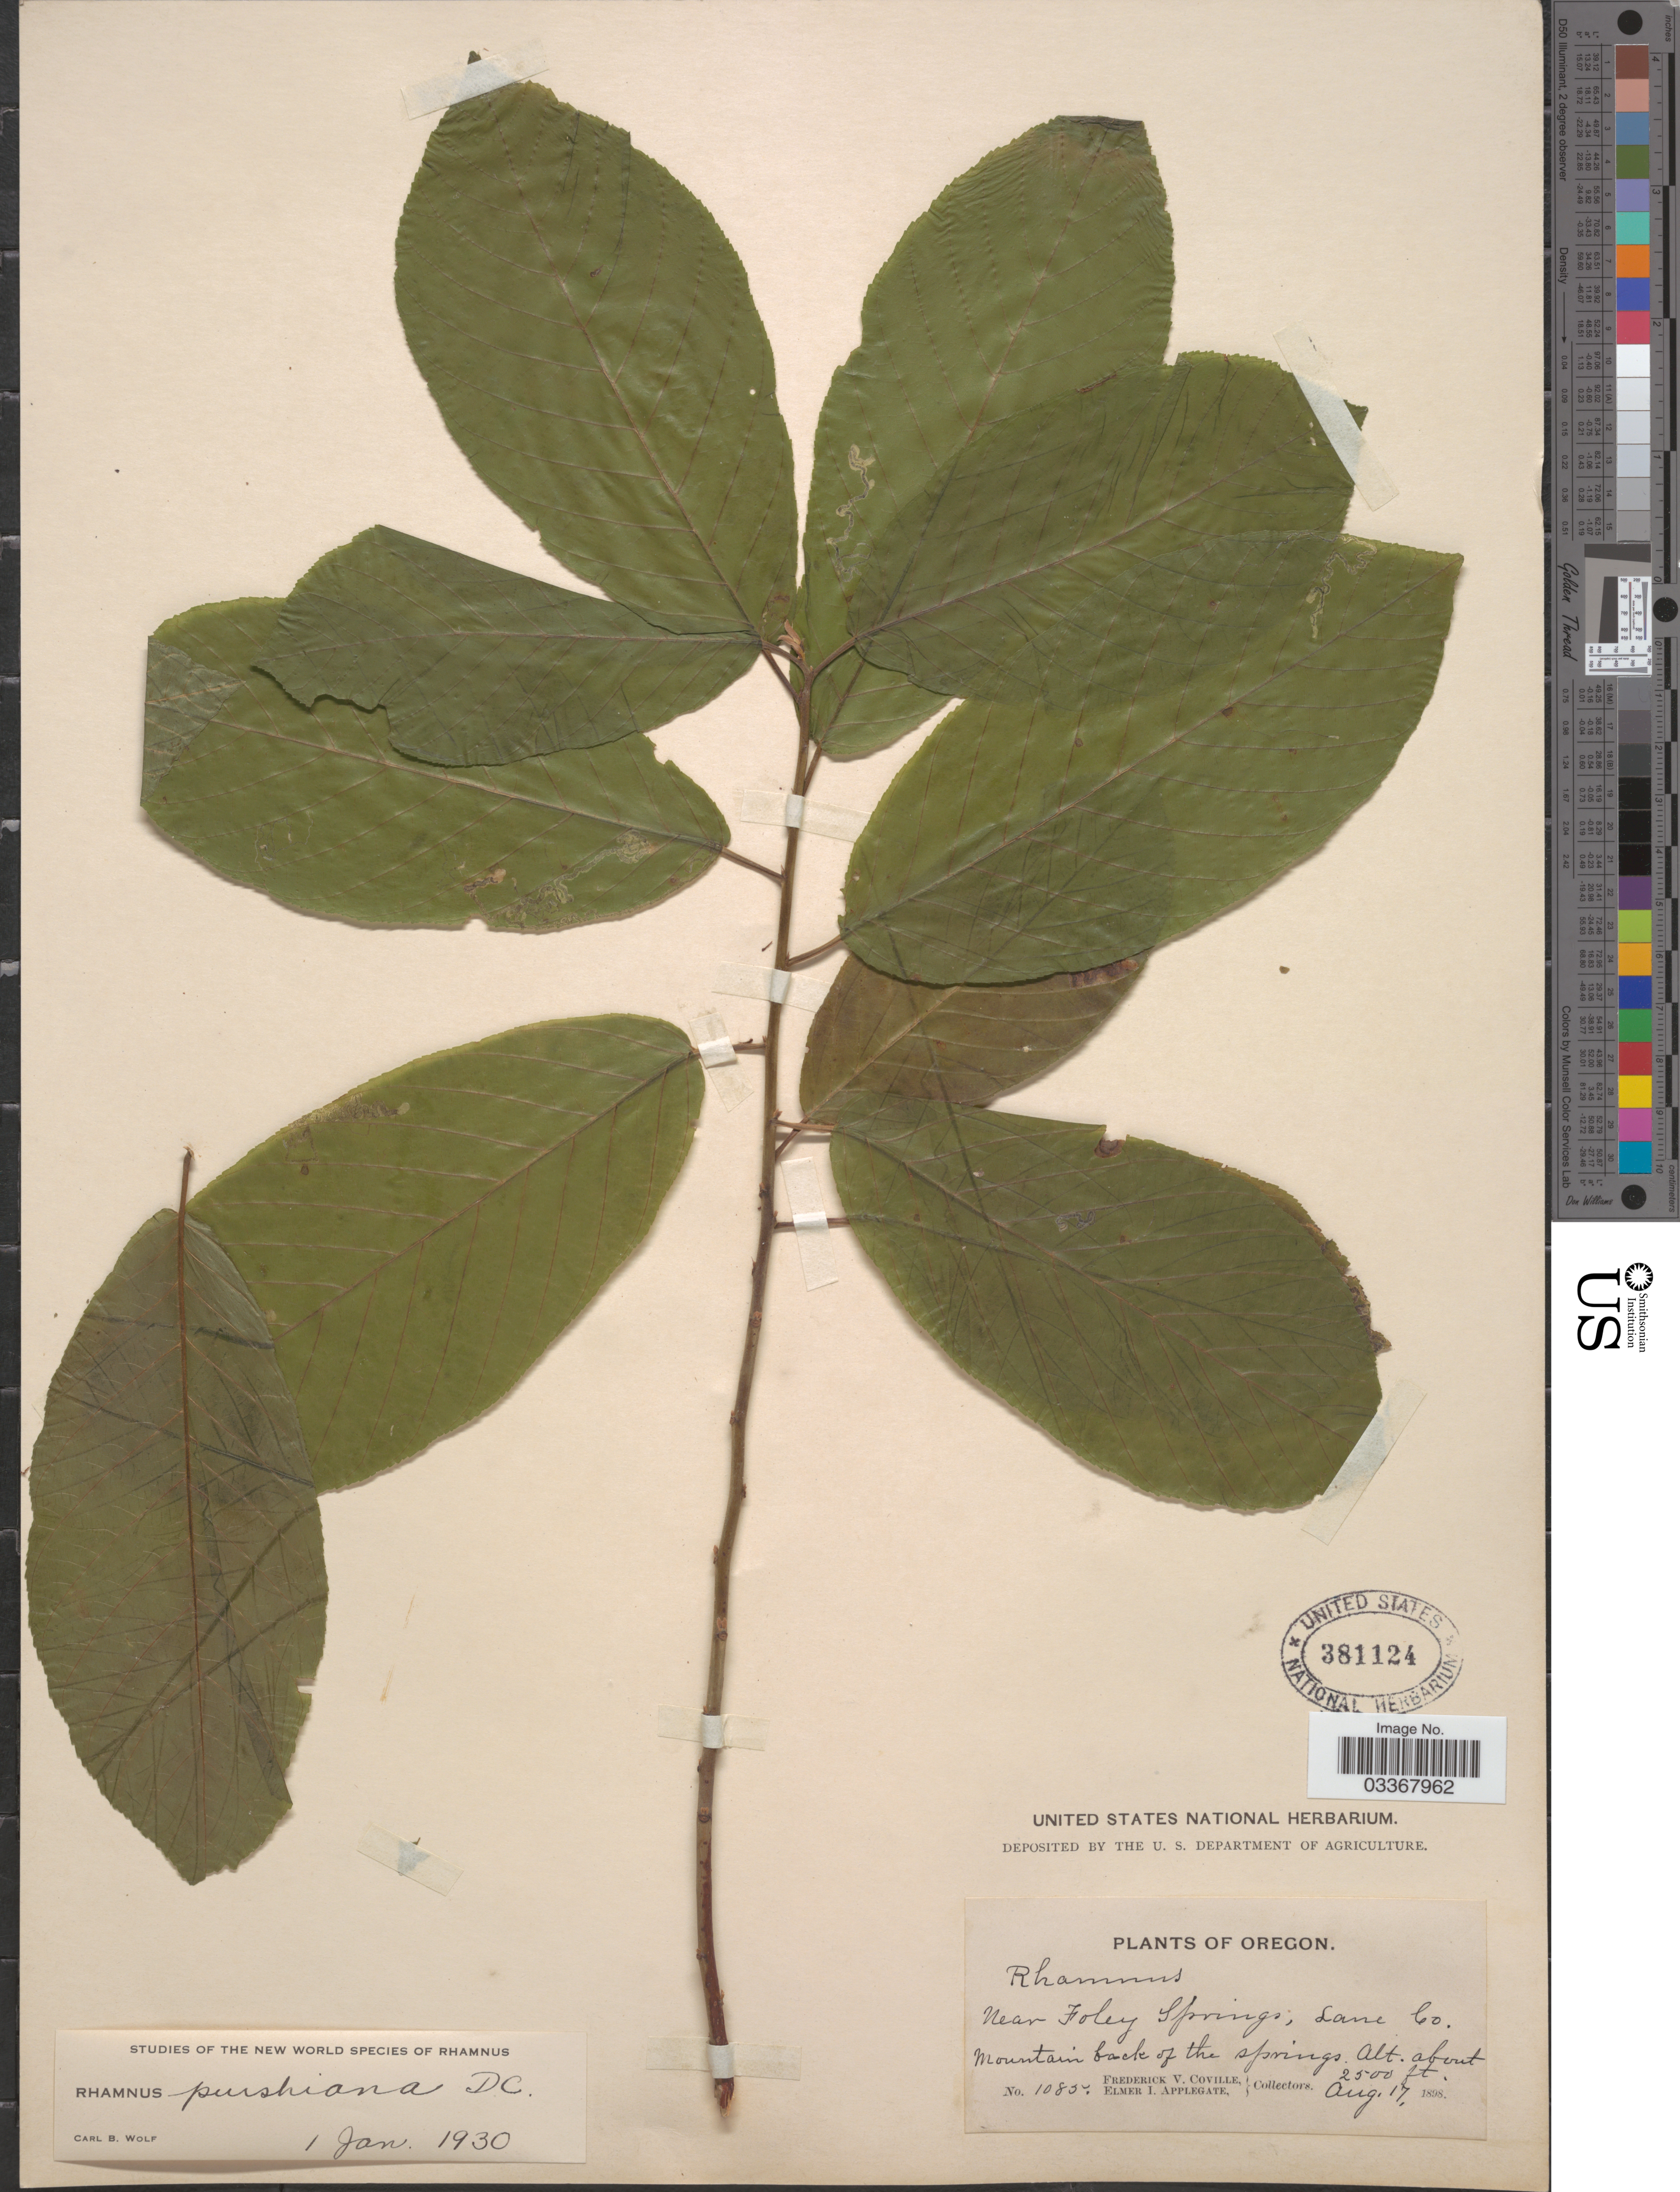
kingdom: Plantae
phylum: Tracheophyta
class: Magnoliopsida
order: Rosales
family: Rhamnaceae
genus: Frangula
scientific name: Frangula purshiana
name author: (DC.) A. Gray ex J.G. Cooper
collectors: F. V. Coville & E. I. Applegate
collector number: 1085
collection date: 1898-08-17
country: United States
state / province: Oregon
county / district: Lane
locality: Near Foley Springs; Lane Co., Mountain back of the springs.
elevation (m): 762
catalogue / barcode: US 381124